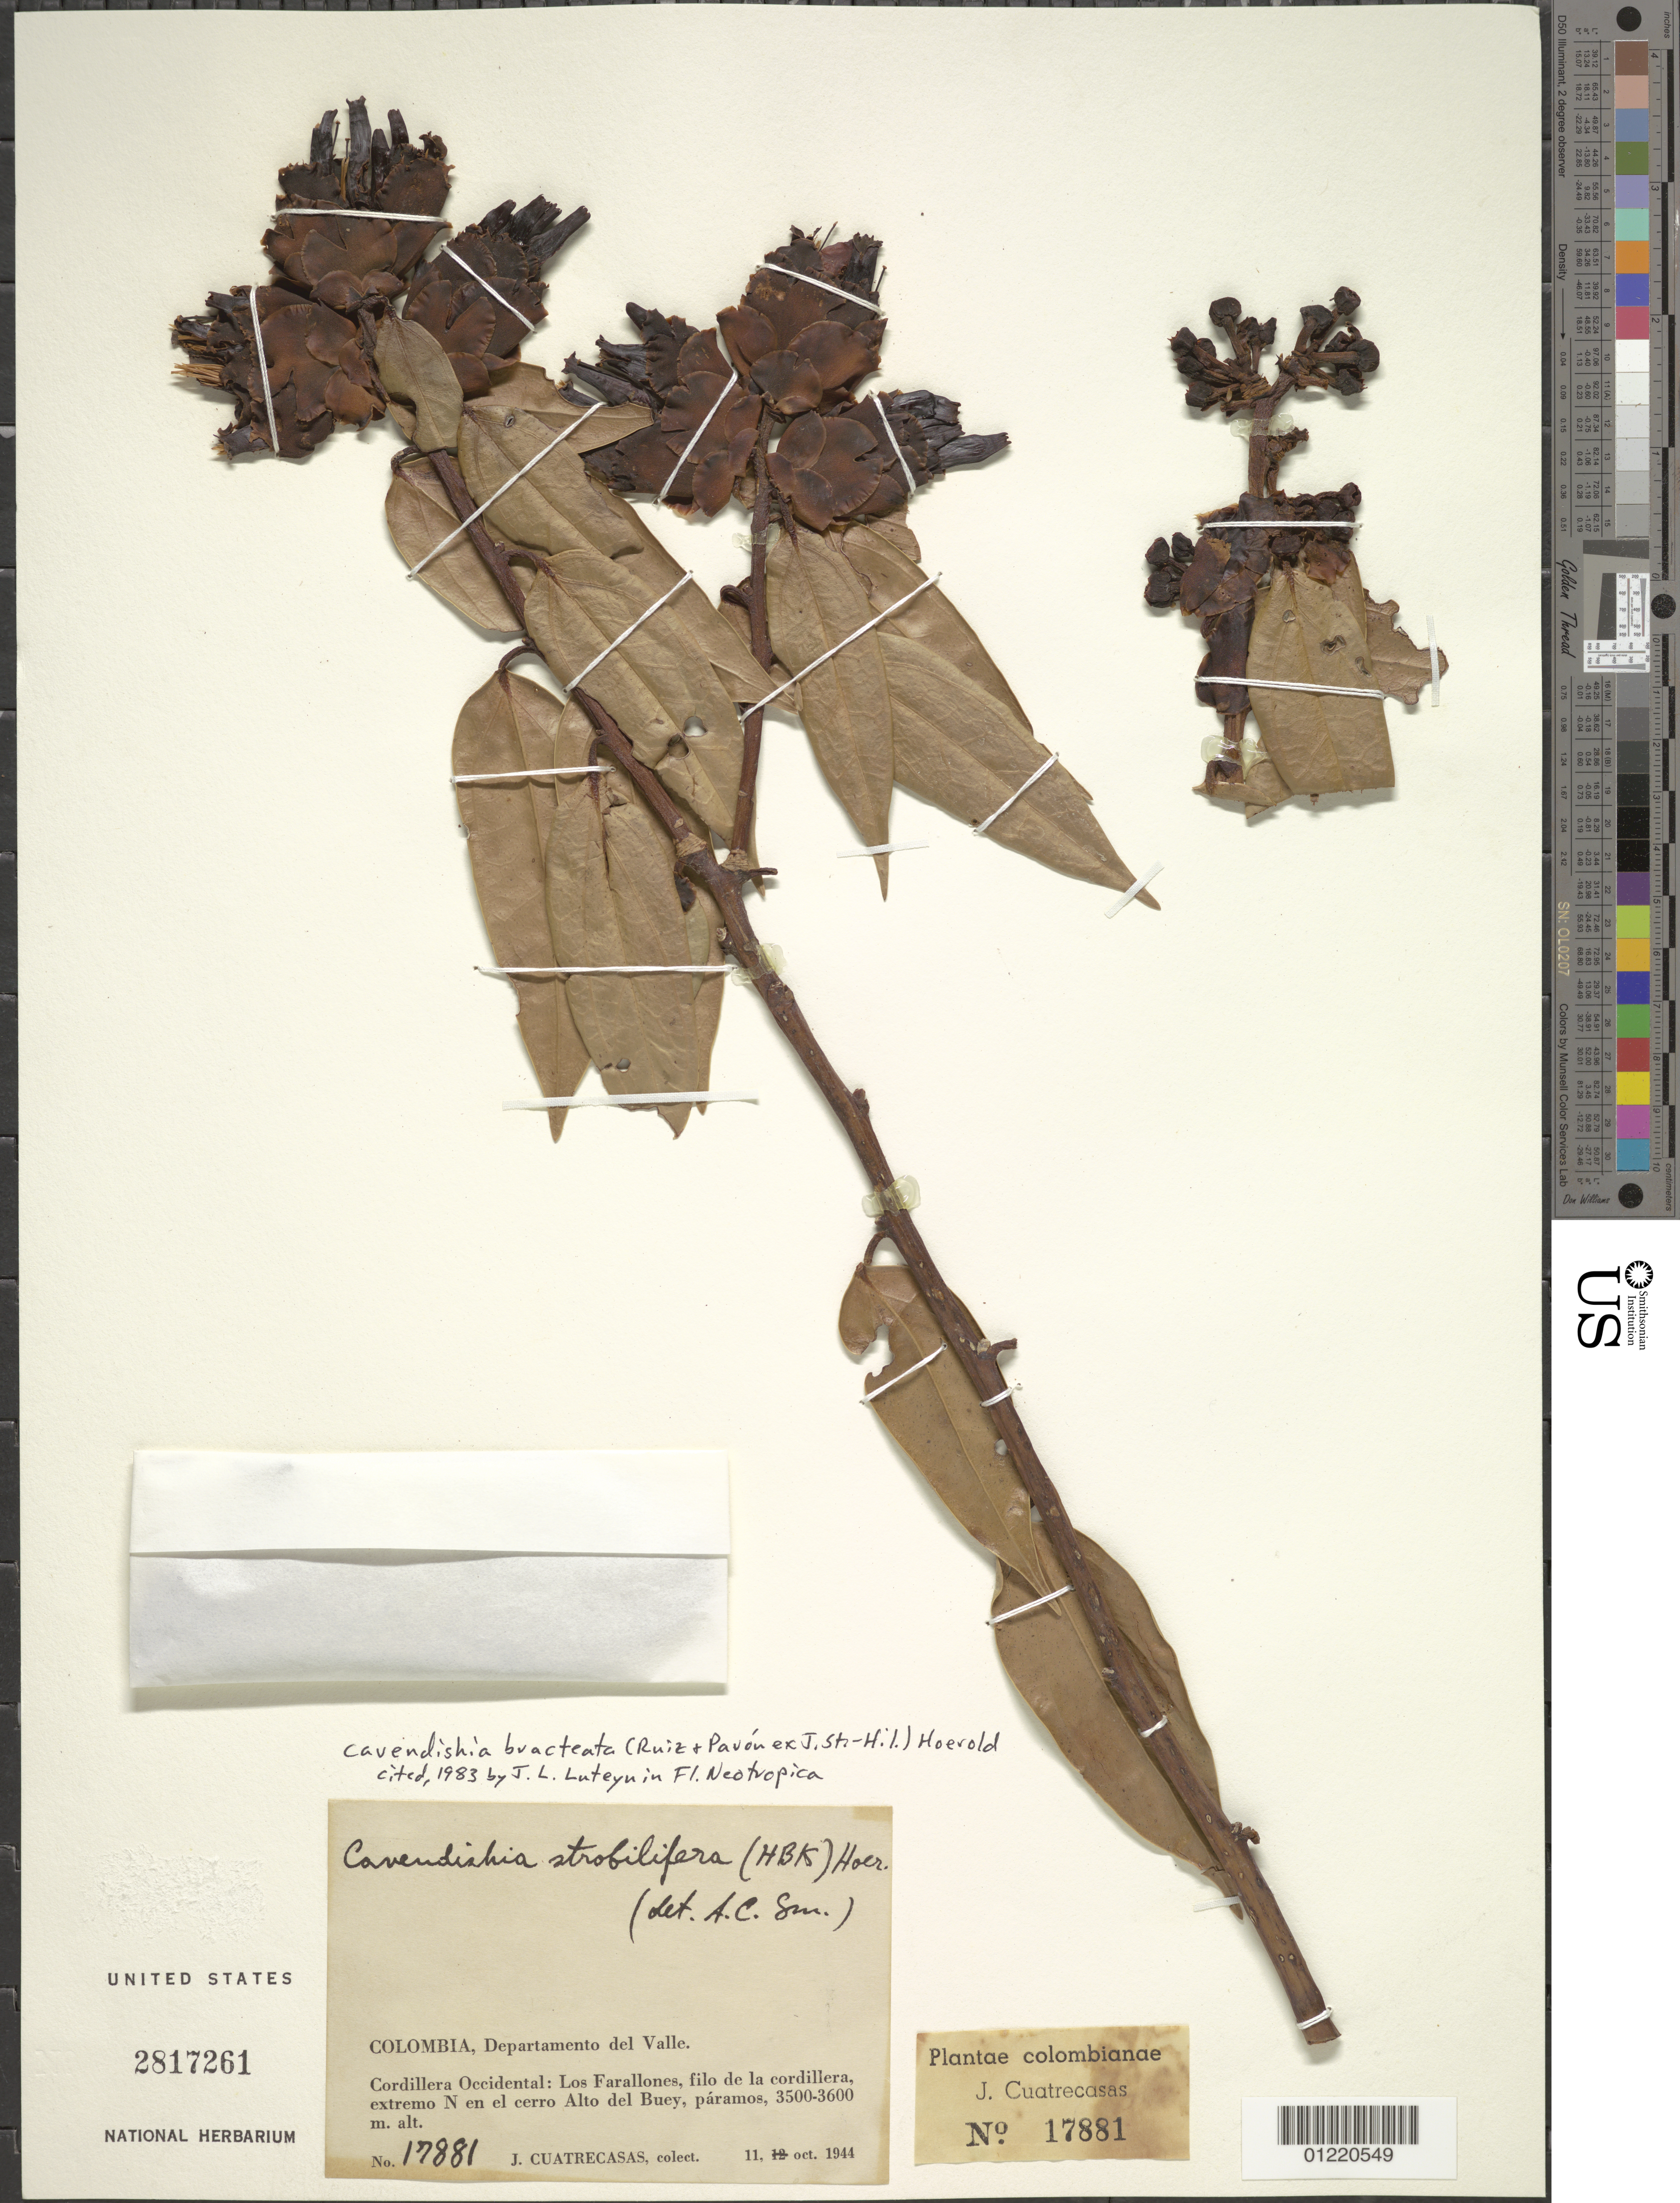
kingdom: Plantae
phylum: Tracheophyta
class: Magnoliopsida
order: Ericales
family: Ericaceae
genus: Cavendishia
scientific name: Cavendishia bracteata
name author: (Ruiz & Pav. ex J. St.-Hil.) Hoerold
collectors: J. Cuatrecasas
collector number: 17881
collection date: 1944-10-11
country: Colombia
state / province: Valle del Cauca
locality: Cordillera Occidental, Los Farallones, filo de la cordillera, extremo N en el cerro Alto del Buey.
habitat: Paramos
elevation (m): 3500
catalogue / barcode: US 2817261